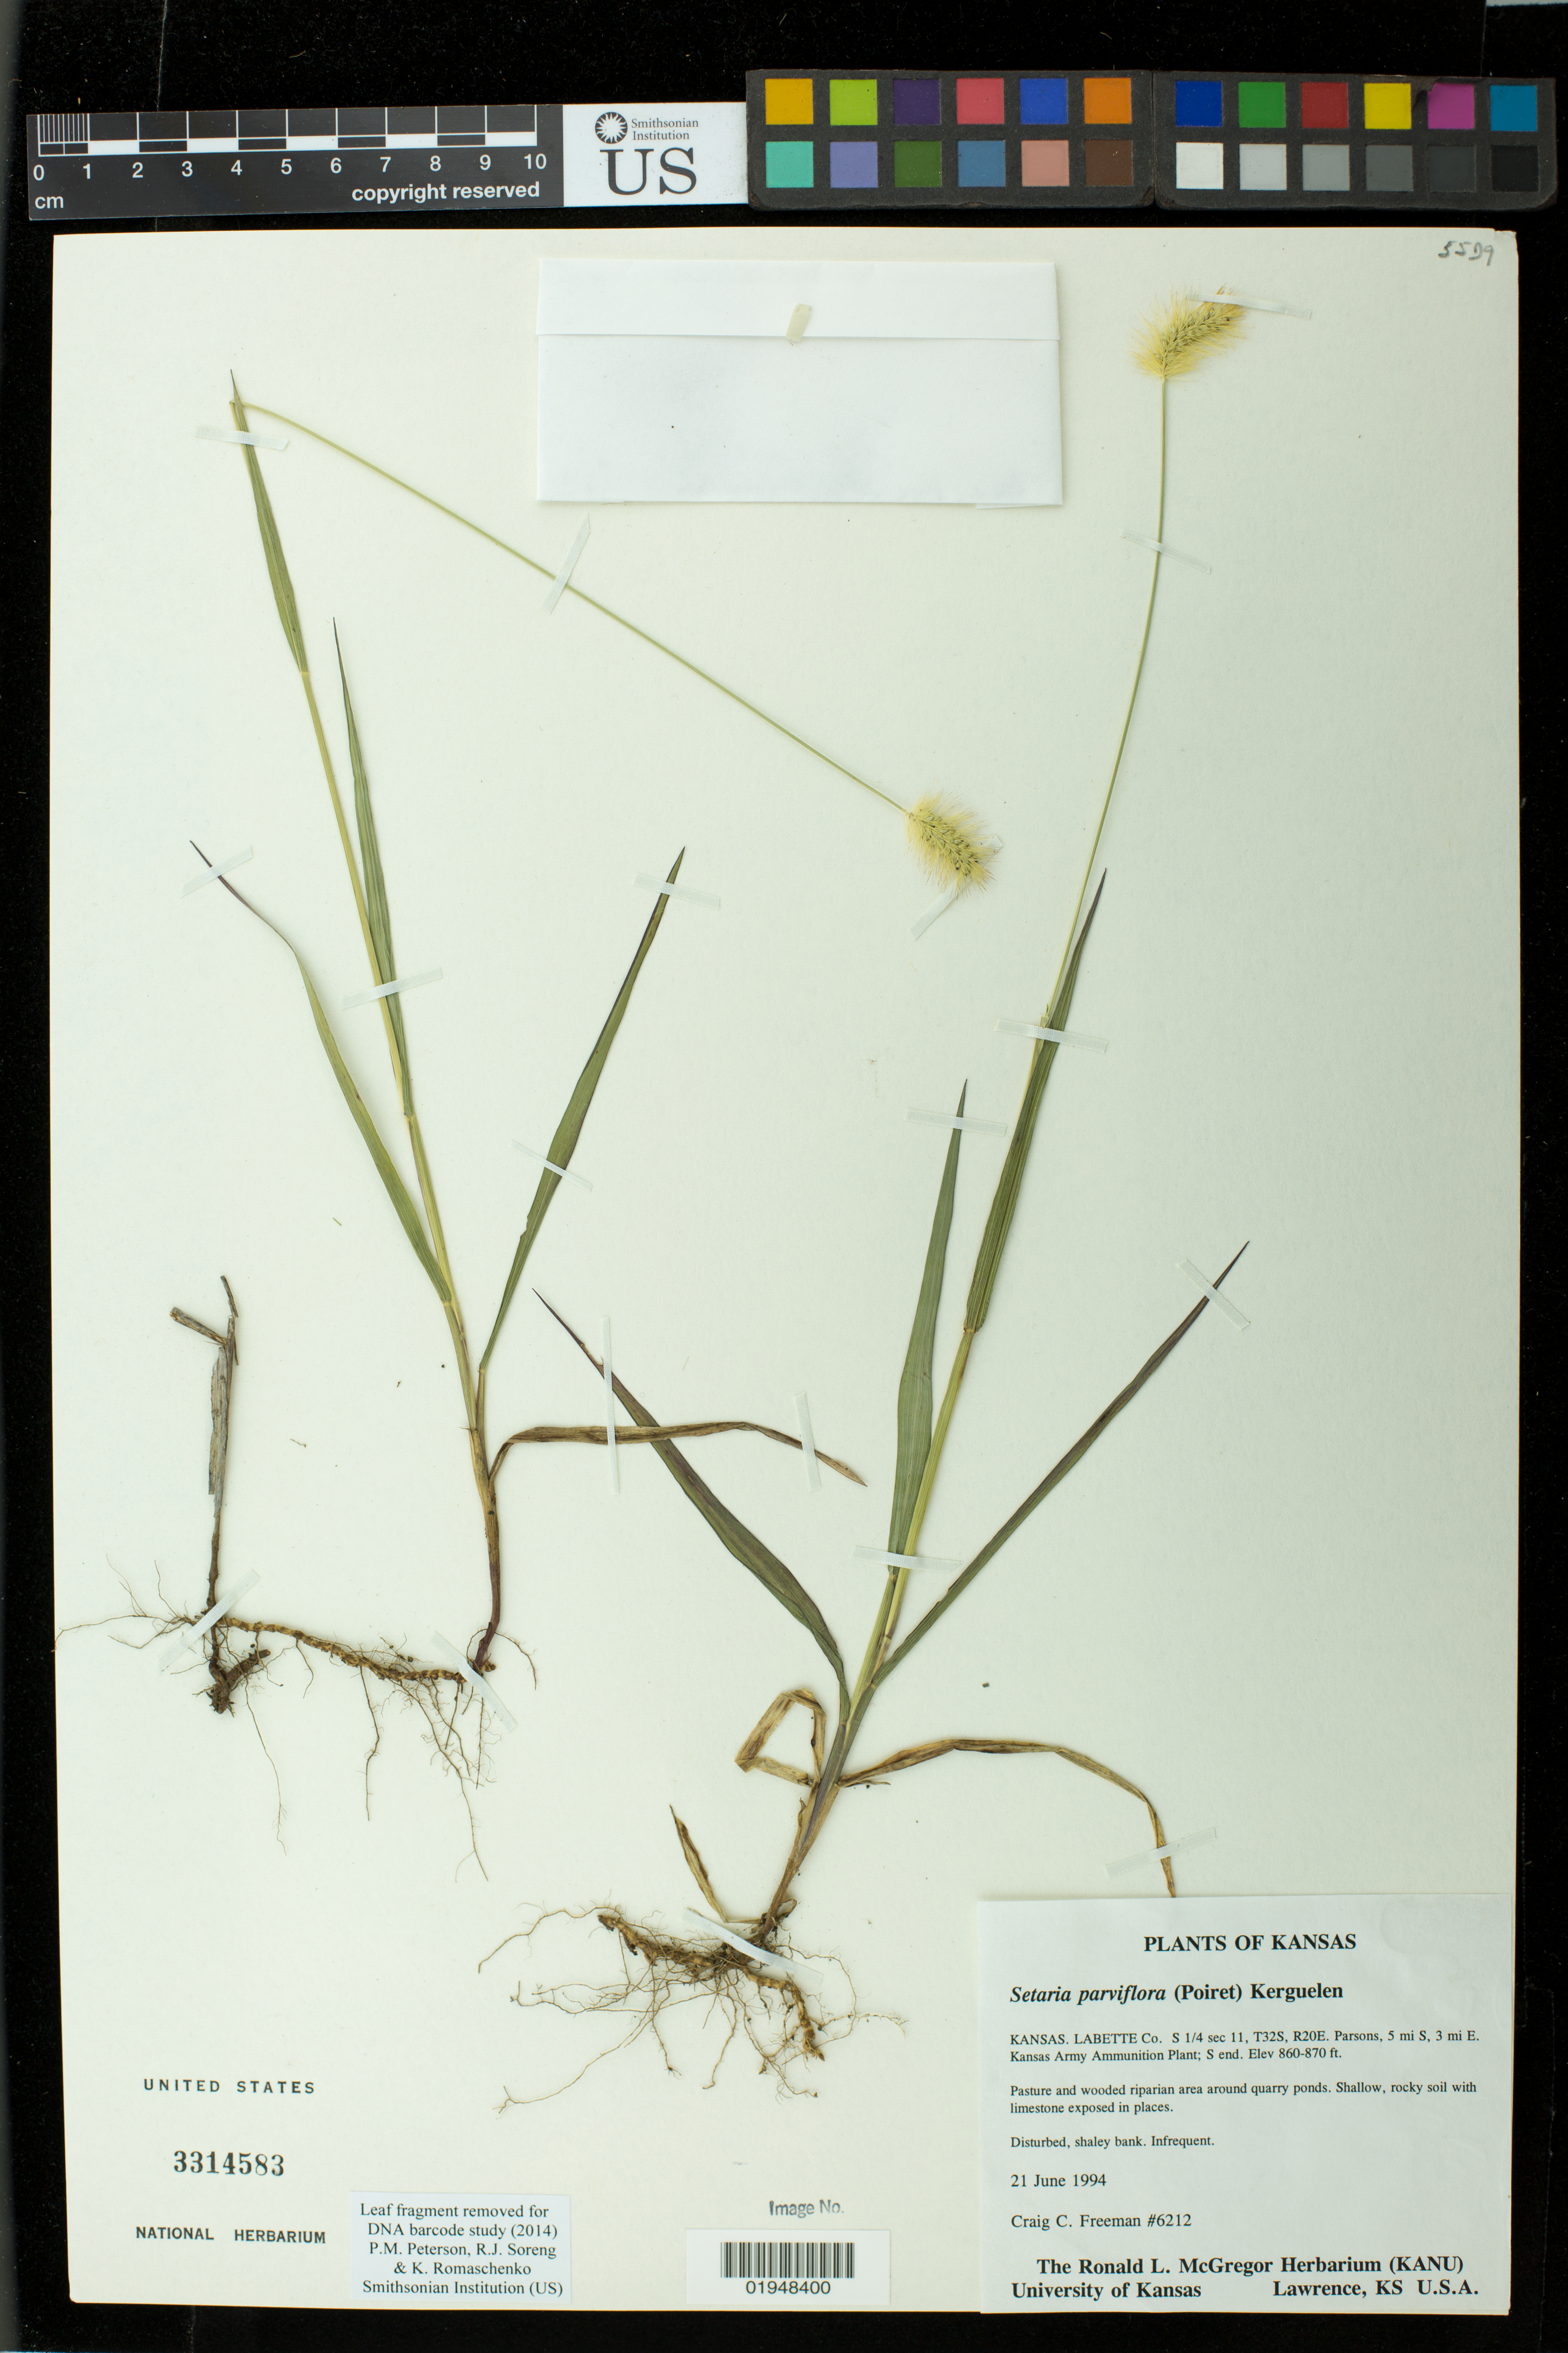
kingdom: Plantae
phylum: Tracheophyta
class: Liliopsida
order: Poales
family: Poaceae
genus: Setaria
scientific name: Setaria parviflora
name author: (Poir.) Kerguélen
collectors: C. C. Freeman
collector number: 6212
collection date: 1994-06-21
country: United States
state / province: Kansas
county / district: Labette County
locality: S 1/4 sec 11, T32S, R20E. Parsons, 5 mi S, 3 mi E. Kansas Army Ammunition Plant; @ end.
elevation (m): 262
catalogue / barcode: US 3314583